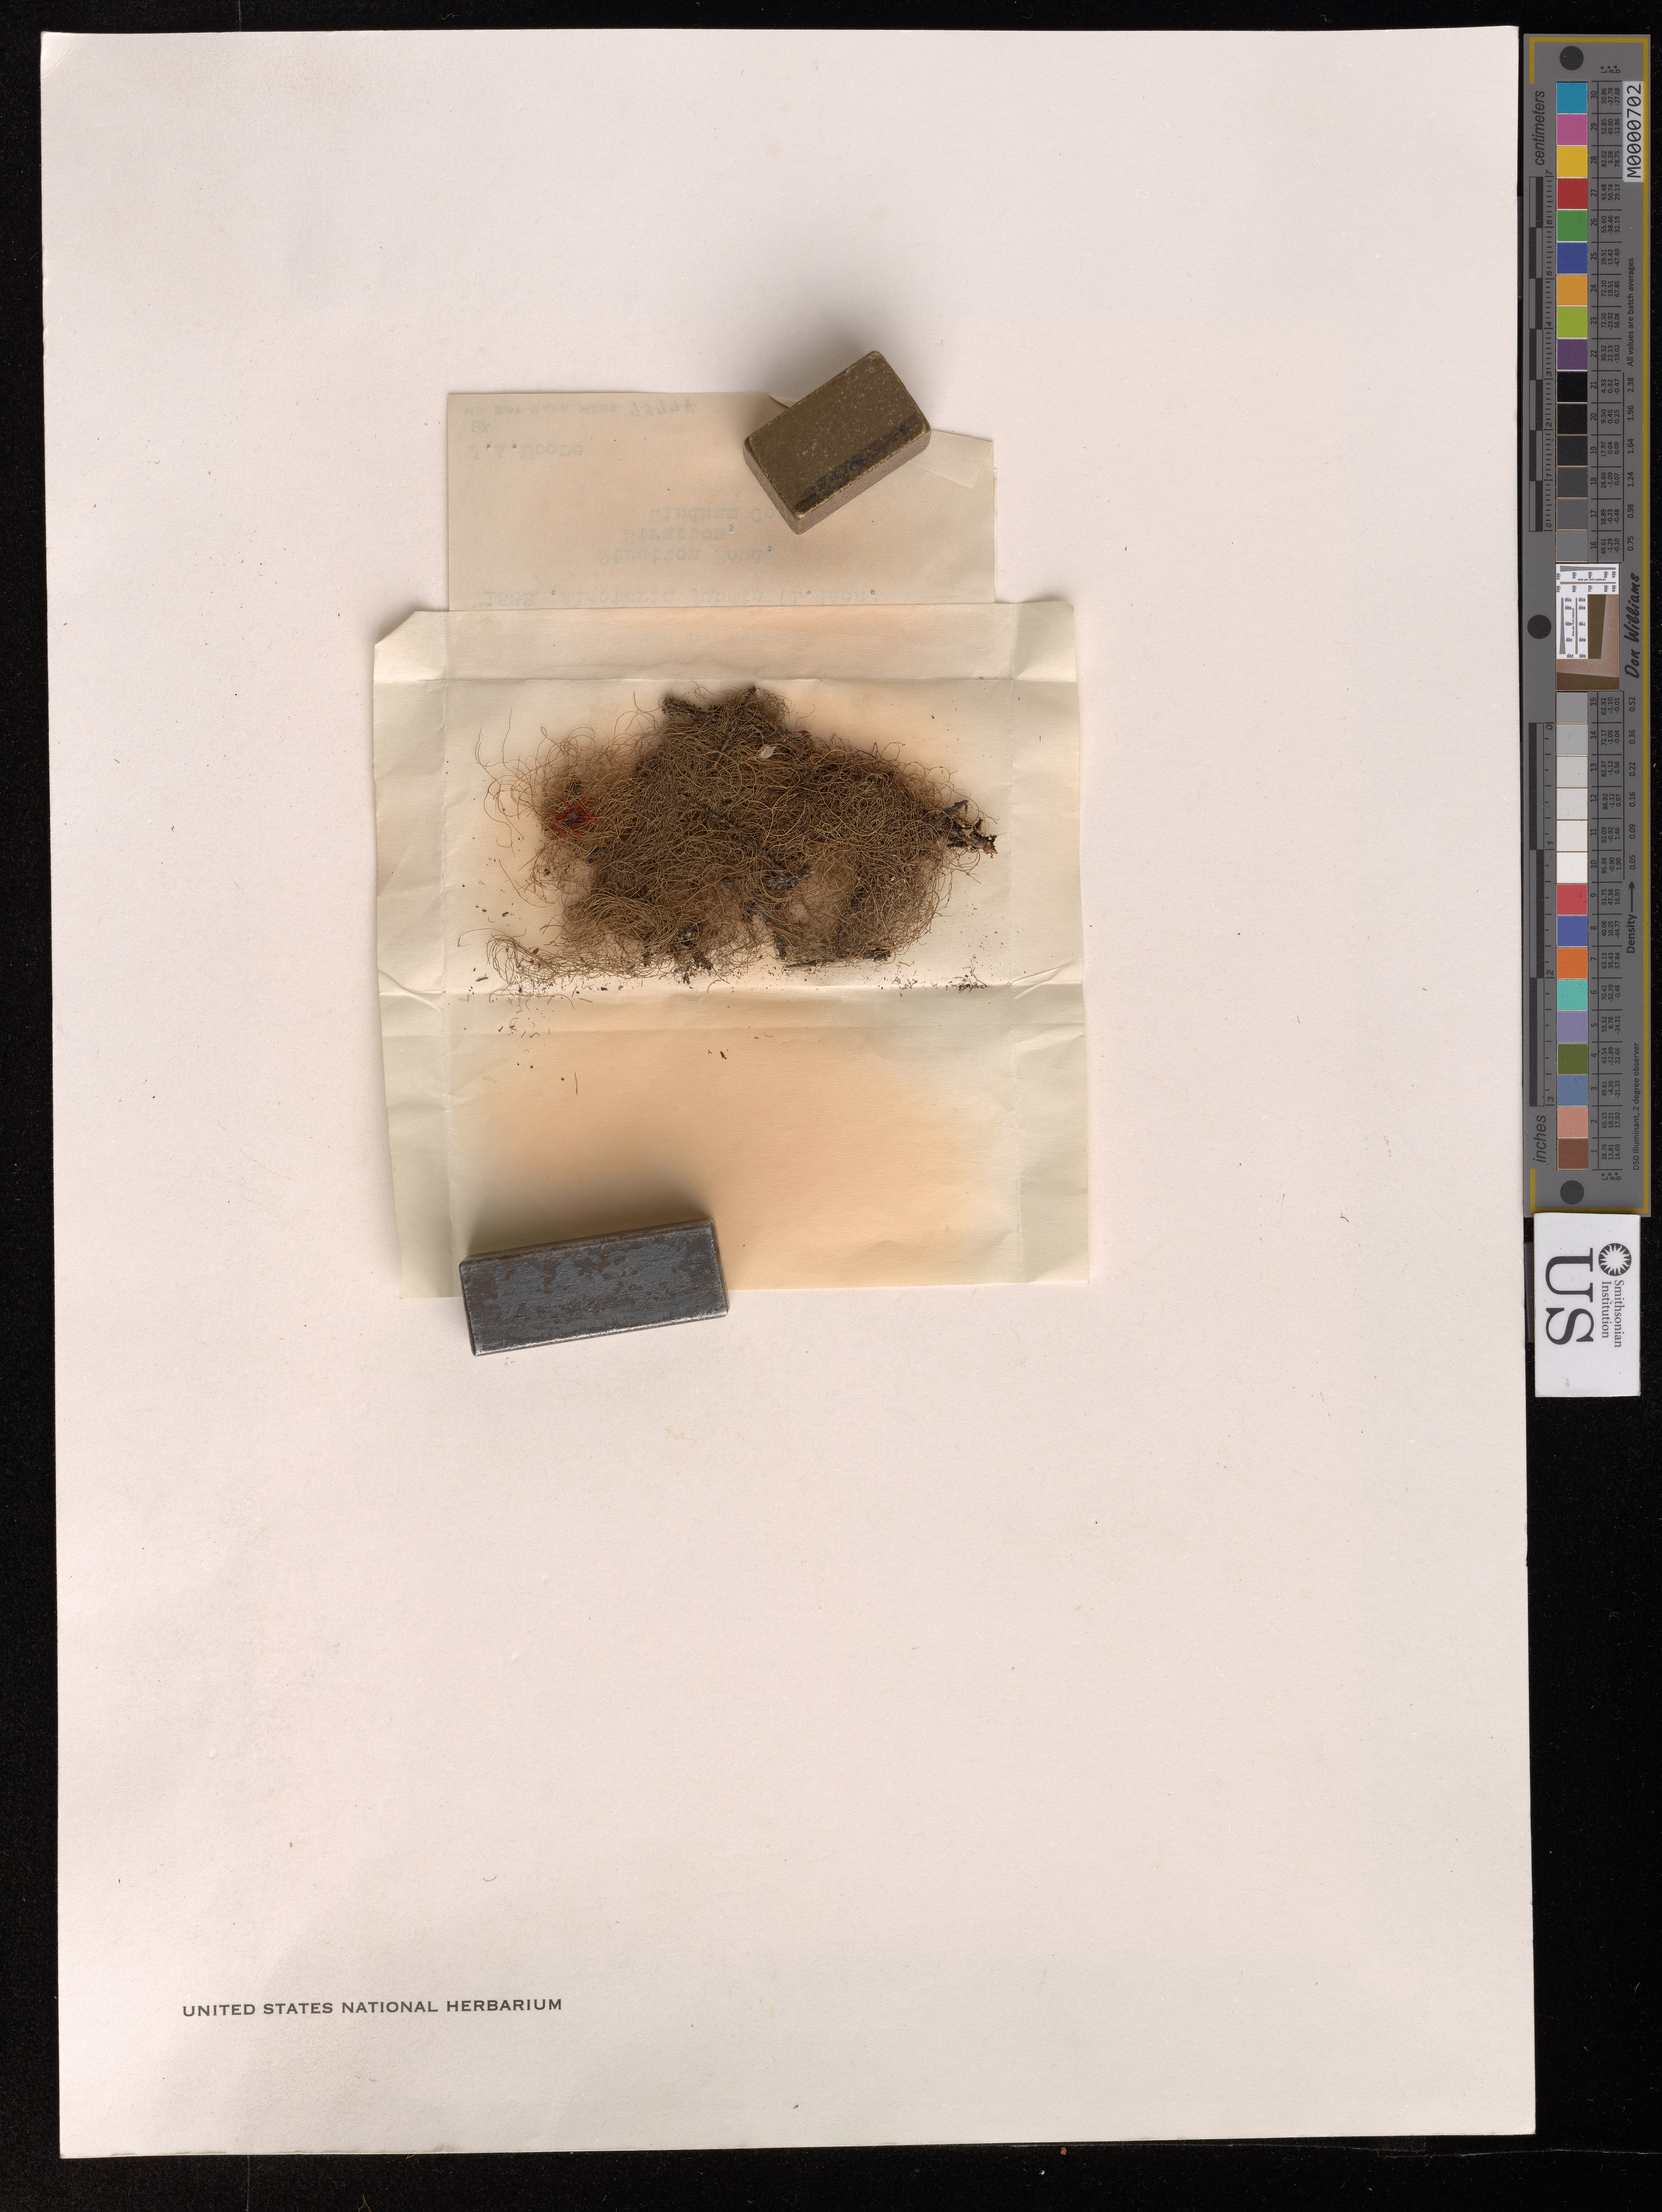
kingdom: Fungi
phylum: Ascomycota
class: Lecanoromycetes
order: Lecanorales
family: Parmeliaceae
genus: Bryoria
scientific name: Bryoria pseudofuscescens var. pikei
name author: (Brodo & D. Hawksw.) McCune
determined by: McMullin, R. Troy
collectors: J. Moore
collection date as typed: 05 Jul 1935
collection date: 1935-07-05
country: United States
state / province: Vermont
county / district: Windham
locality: Stratton pond